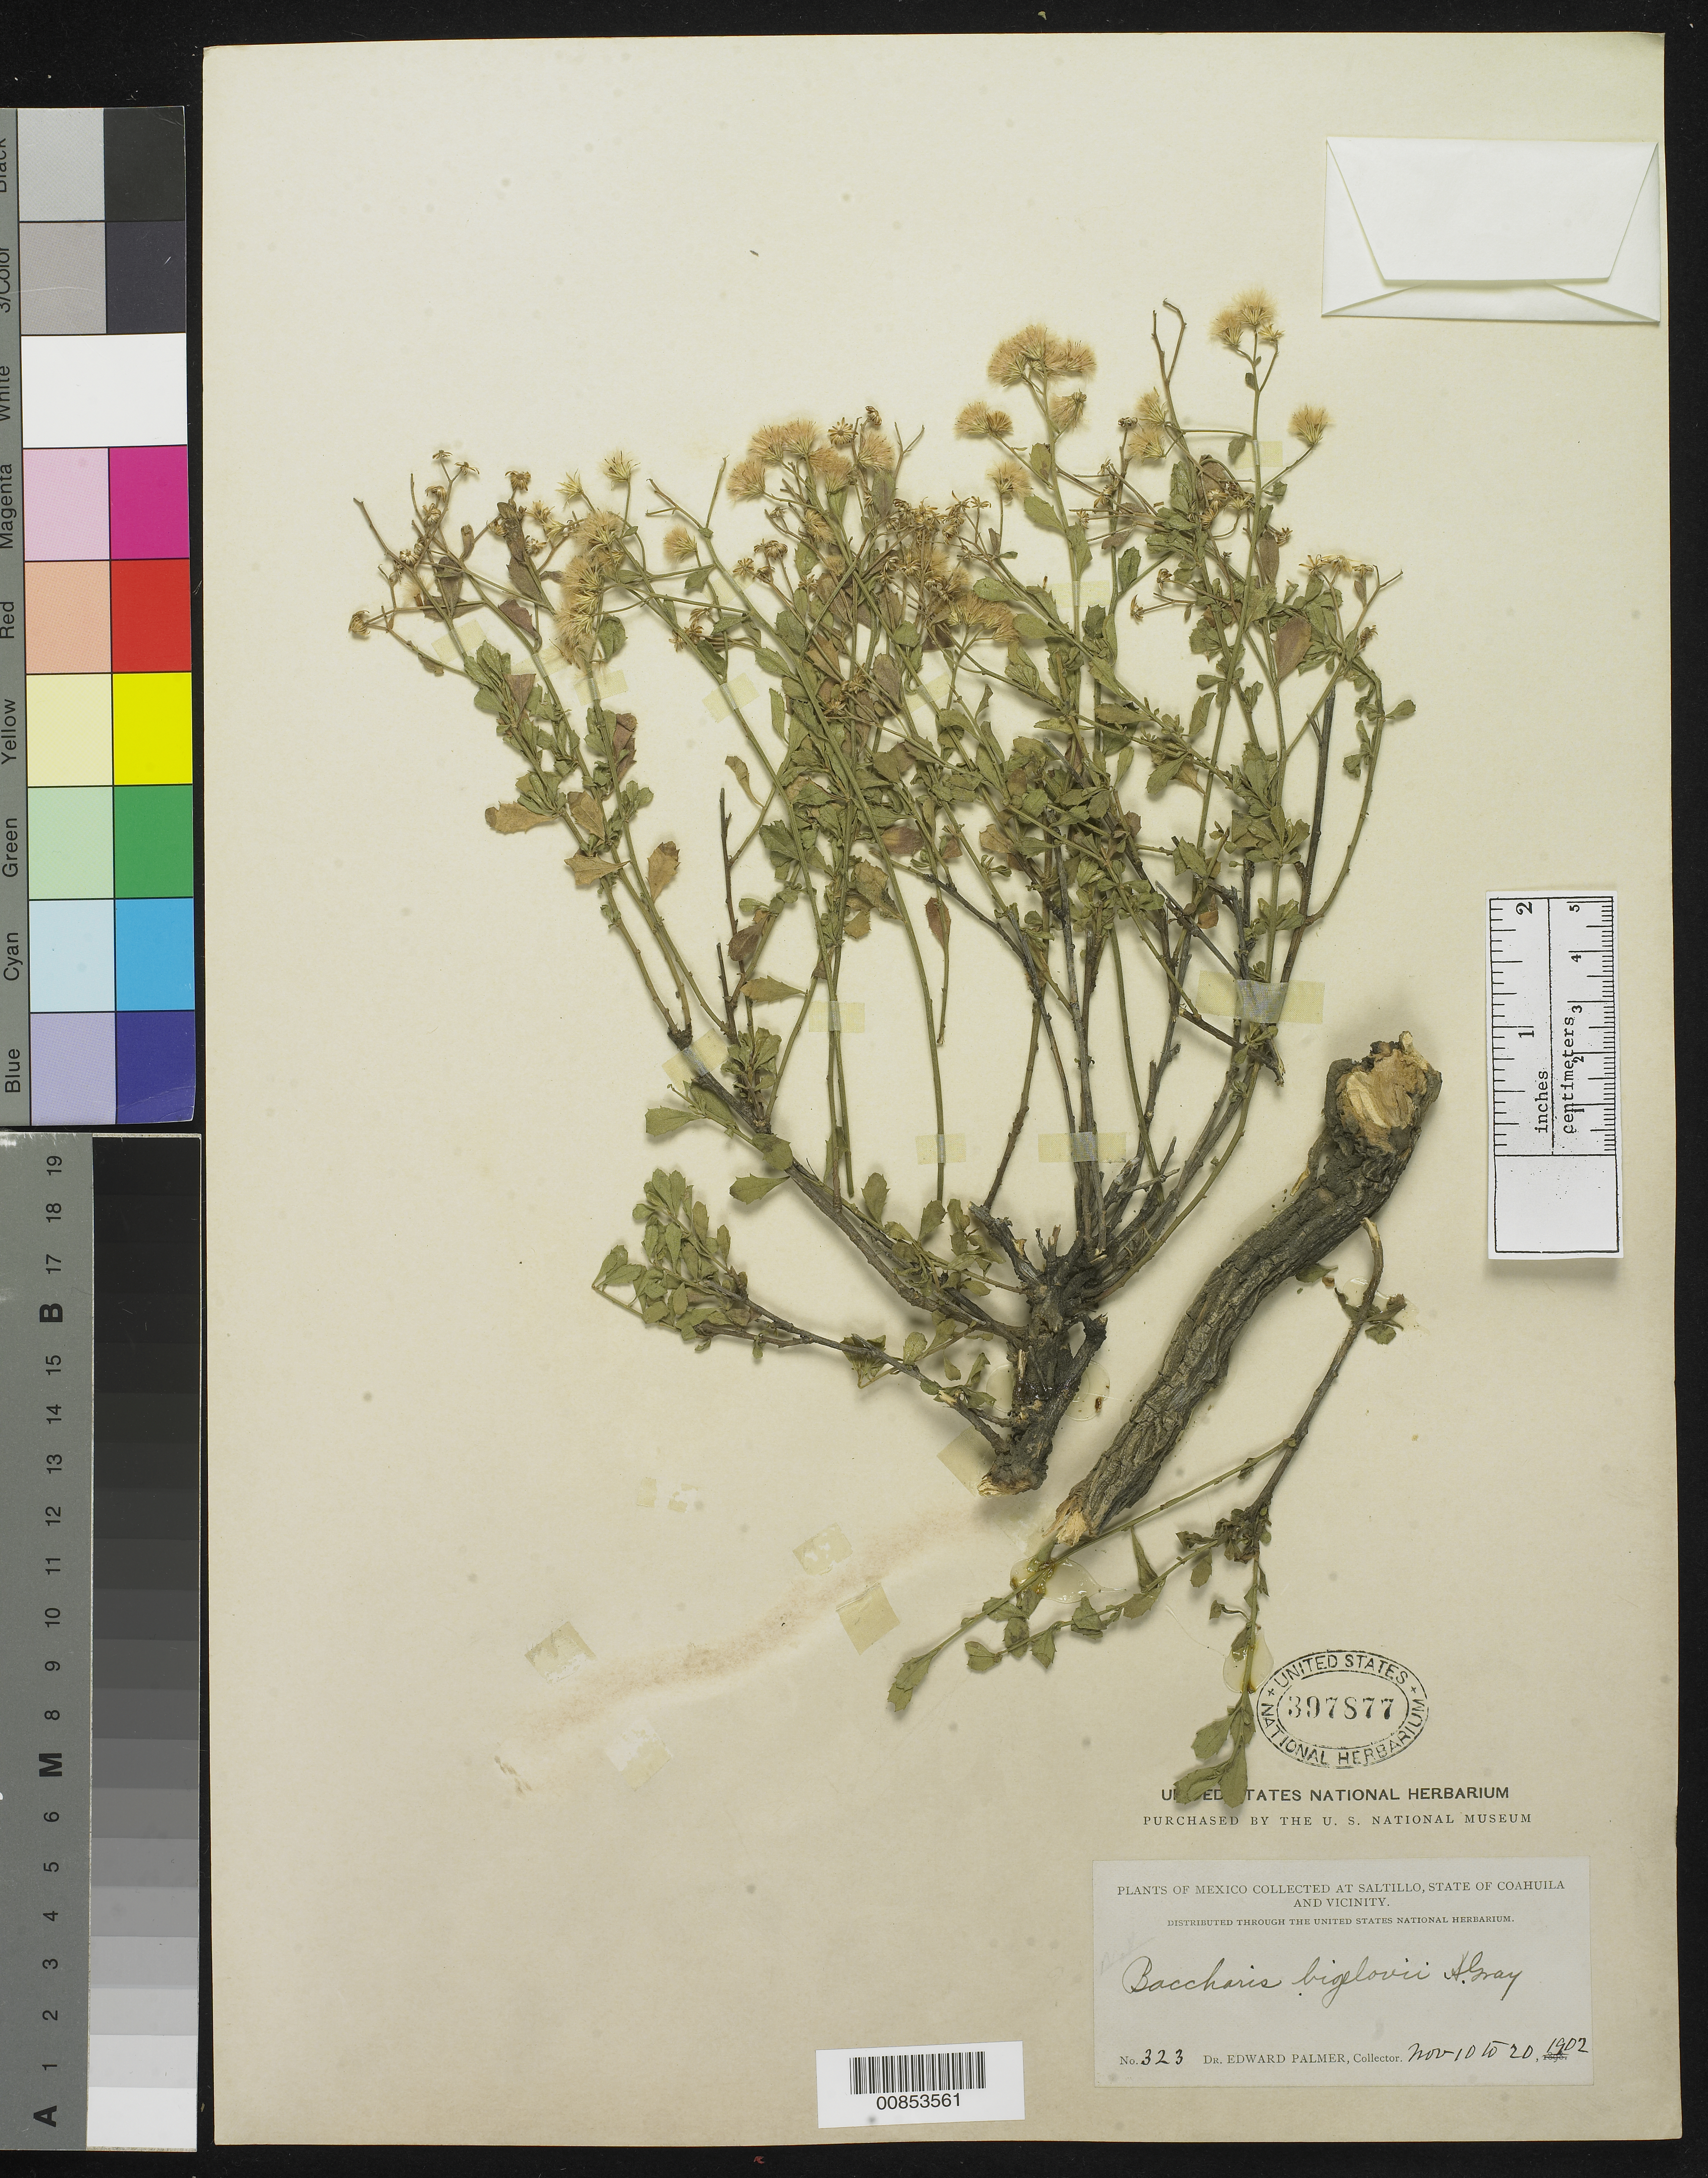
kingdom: Plantae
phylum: Tracheophyta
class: Magnoliopsida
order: Asterales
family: Asteraceae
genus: Baccharis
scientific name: Baccharis bigelovii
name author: A. Gray in Torr.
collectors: E. Palmer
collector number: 323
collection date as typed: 10 Nov 1902 to 20 Nov 1902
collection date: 1902-11-10/1902-11-20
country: Mexico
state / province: Coahuila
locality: Saltillo, Coahuila and vicinity.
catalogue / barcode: US 397877